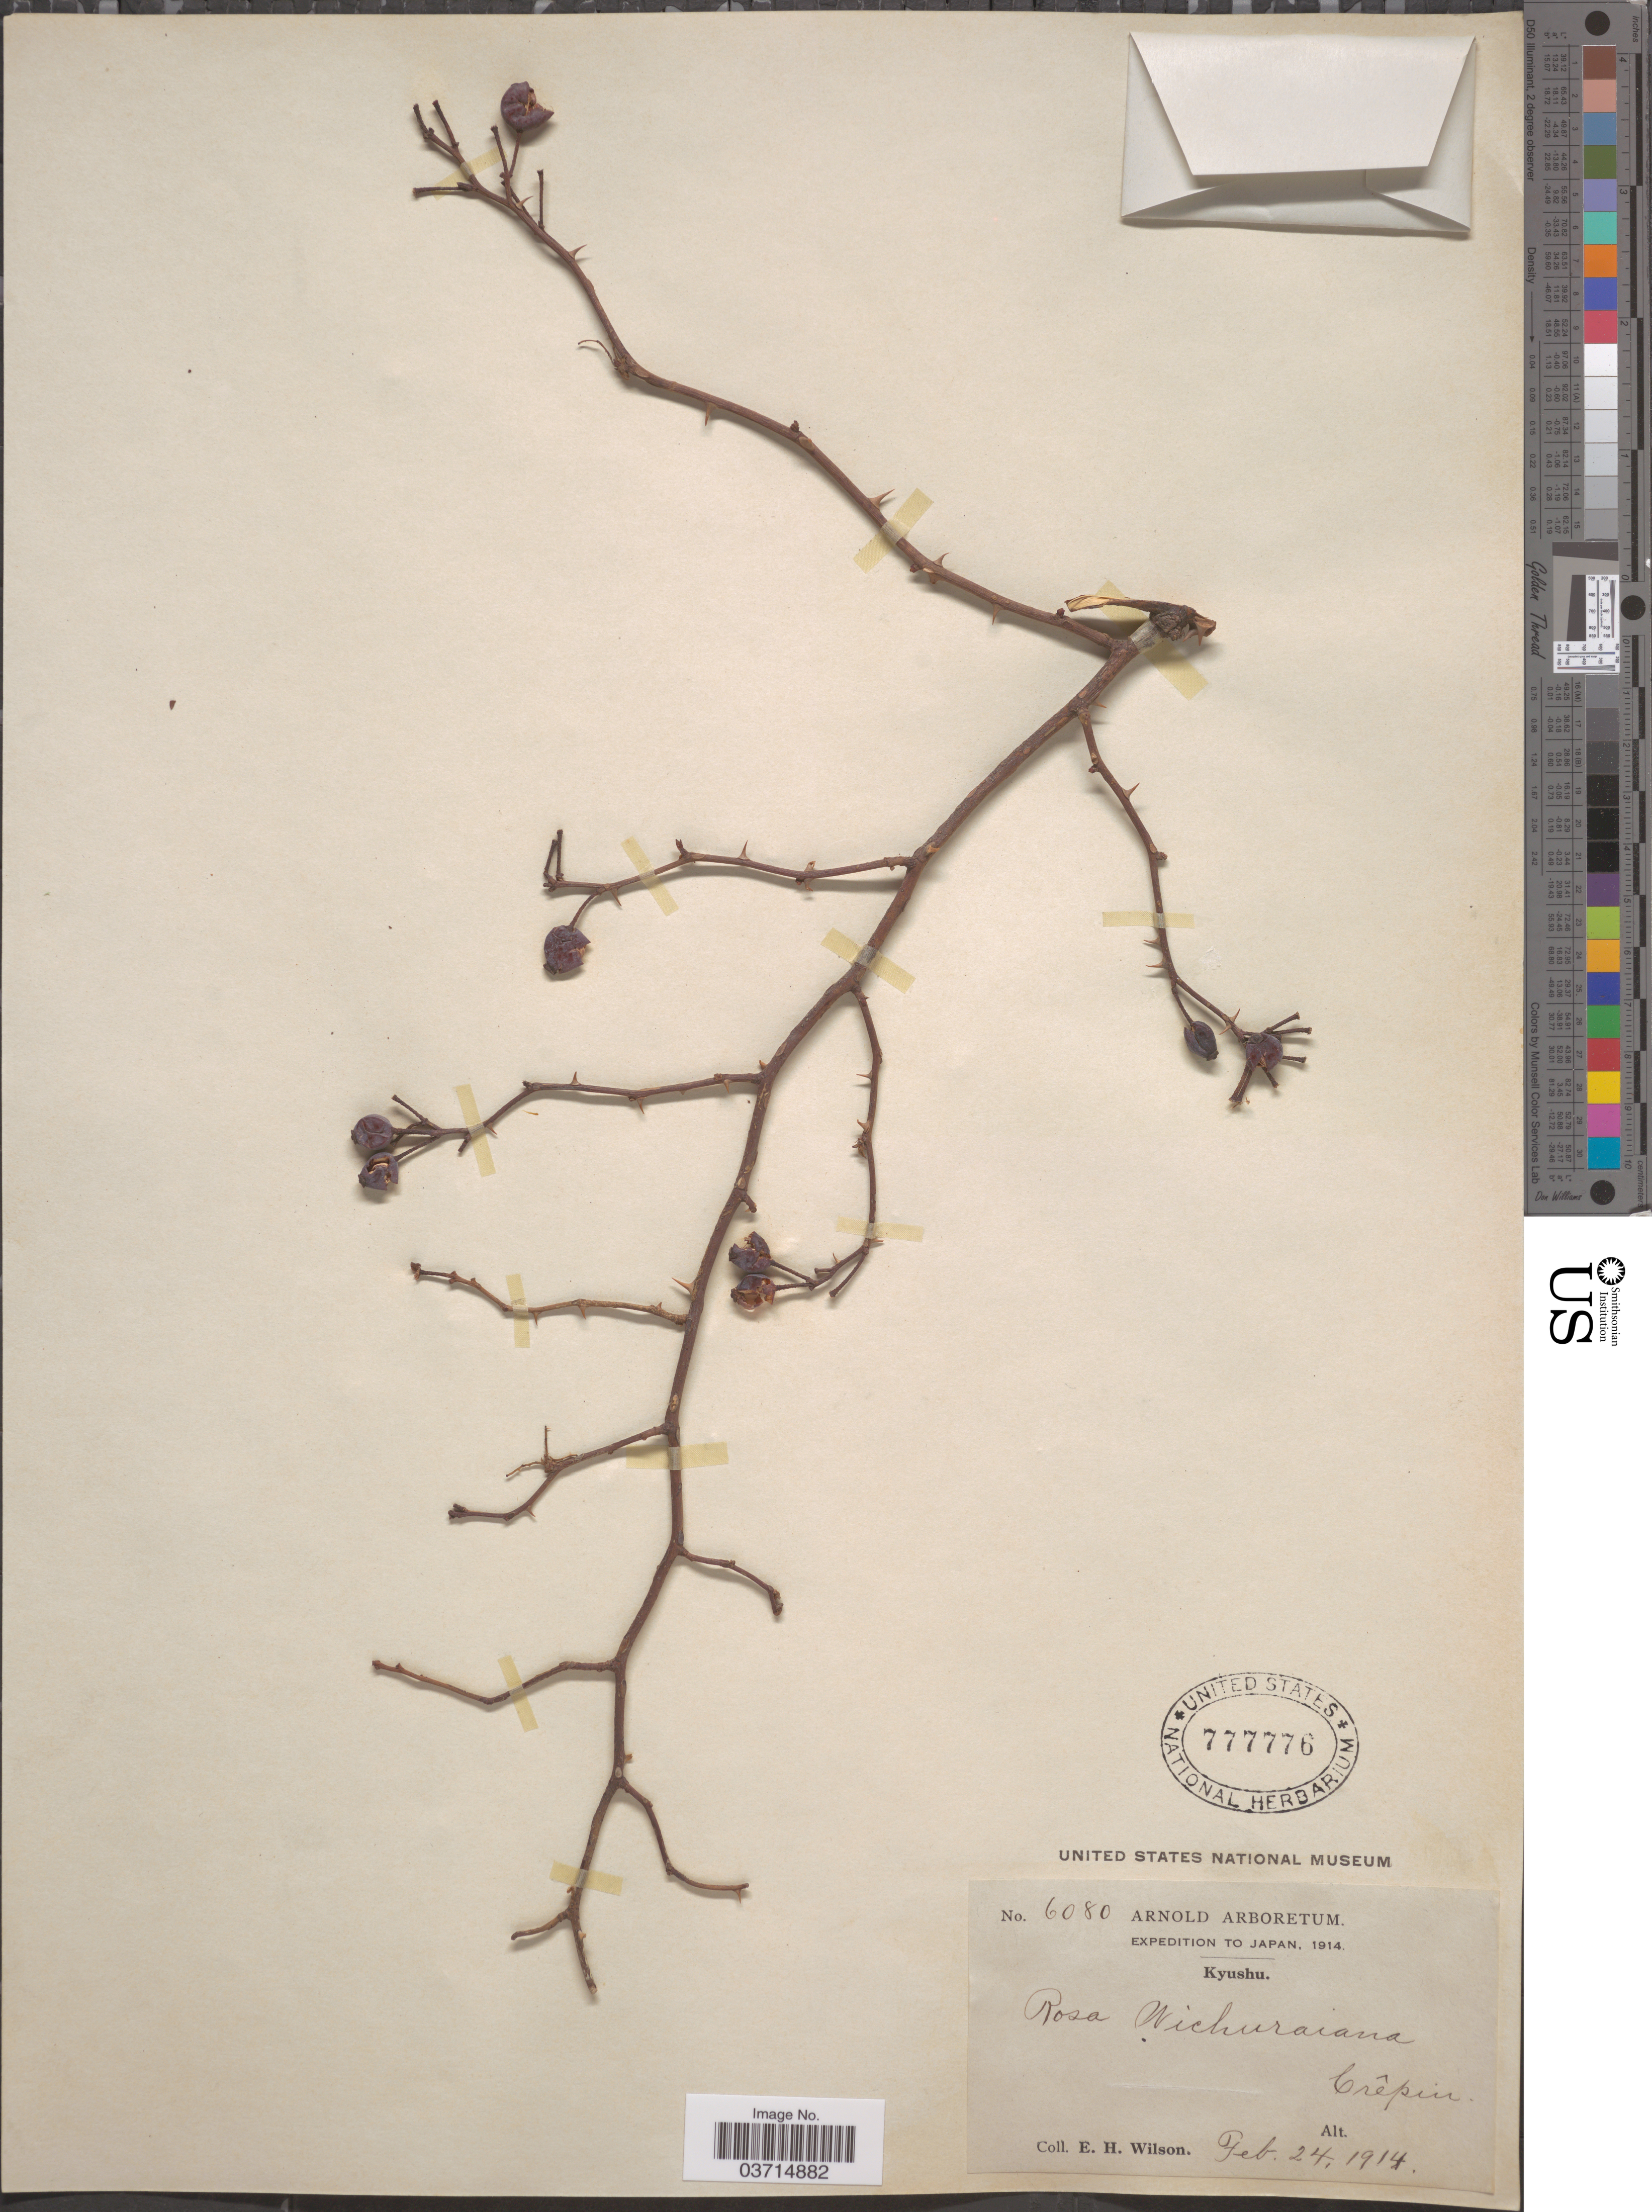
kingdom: Plantae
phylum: Tracheophyta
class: Magnoliopsida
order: Rosales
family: Rosaceae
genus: Rosa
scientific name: Rosa wichuraiana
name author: Crepin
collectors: E. Wilson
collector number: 6080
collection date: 1914-02-24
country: Japan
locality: Kyushu.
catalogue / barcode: US 777776